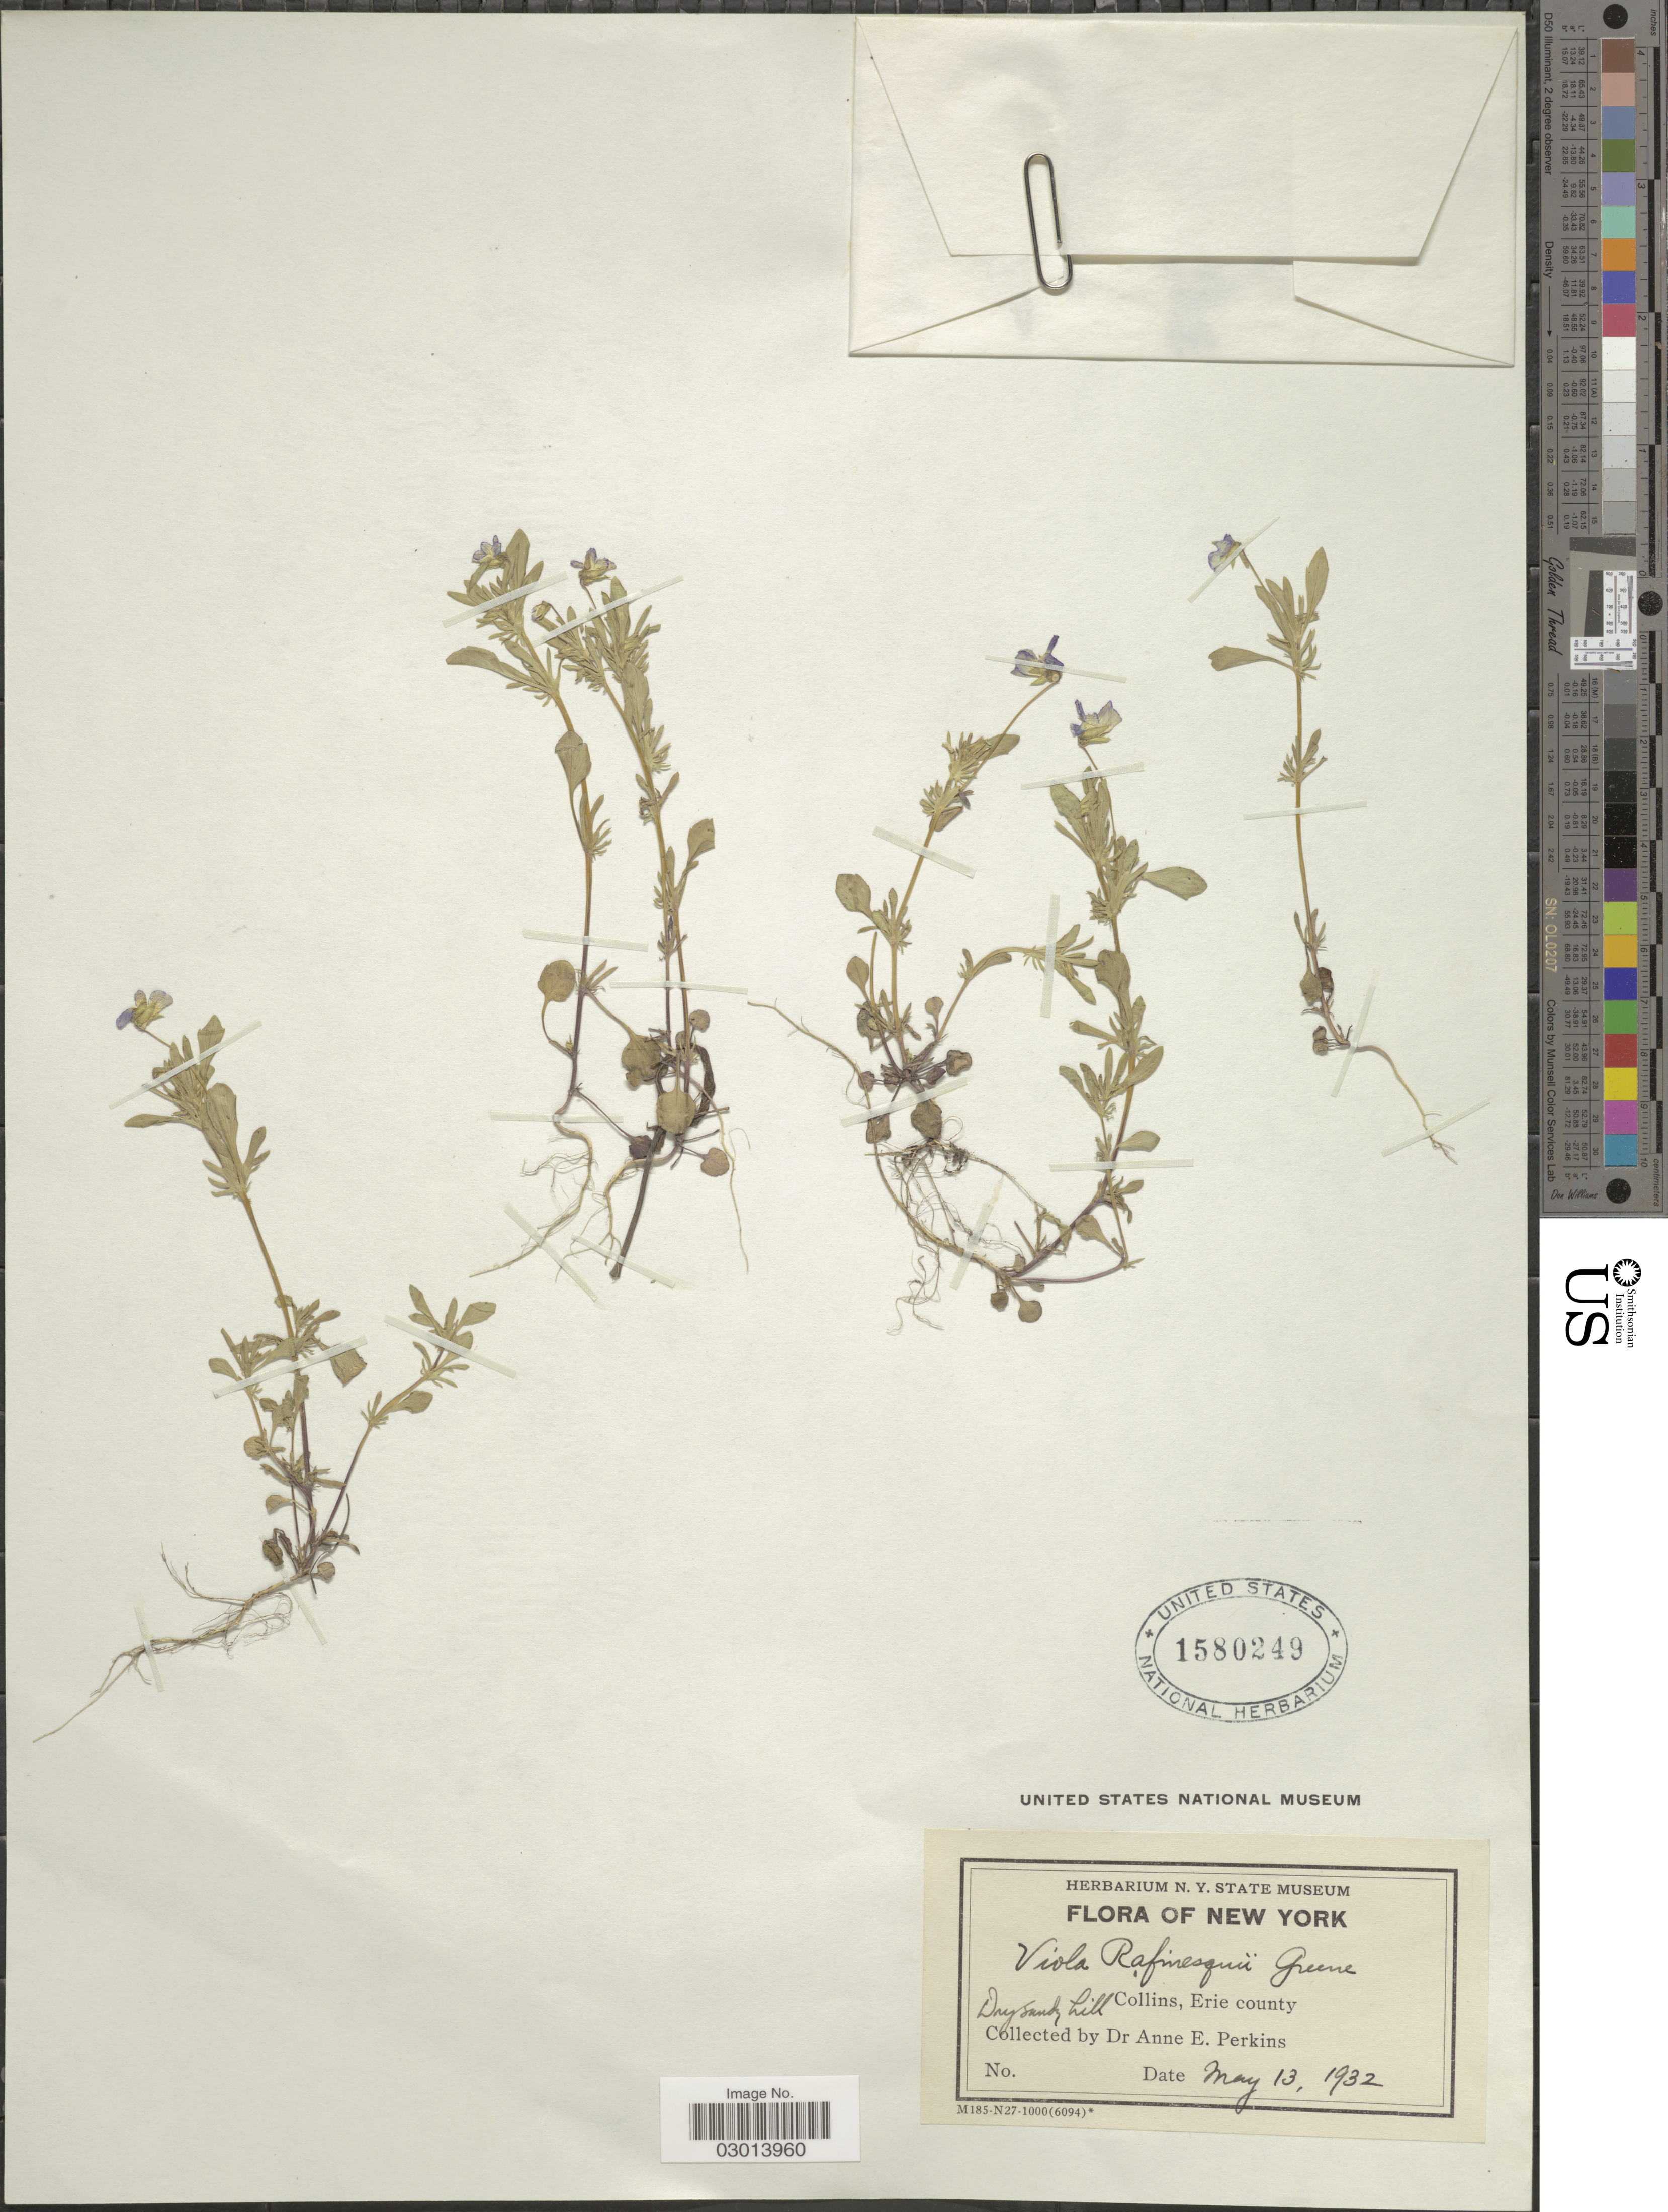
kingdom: Plantae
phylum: Tracheophyta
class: Magnoliopsida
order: Malpighiales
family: Violaceae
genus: Viola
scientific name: Viola rafinesquei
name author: Greene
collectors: A. E. Perkins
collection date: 1932-05-13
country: United States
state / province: New York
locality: Dry sandy hill Collins, Erie county.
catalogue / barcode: US 1580249